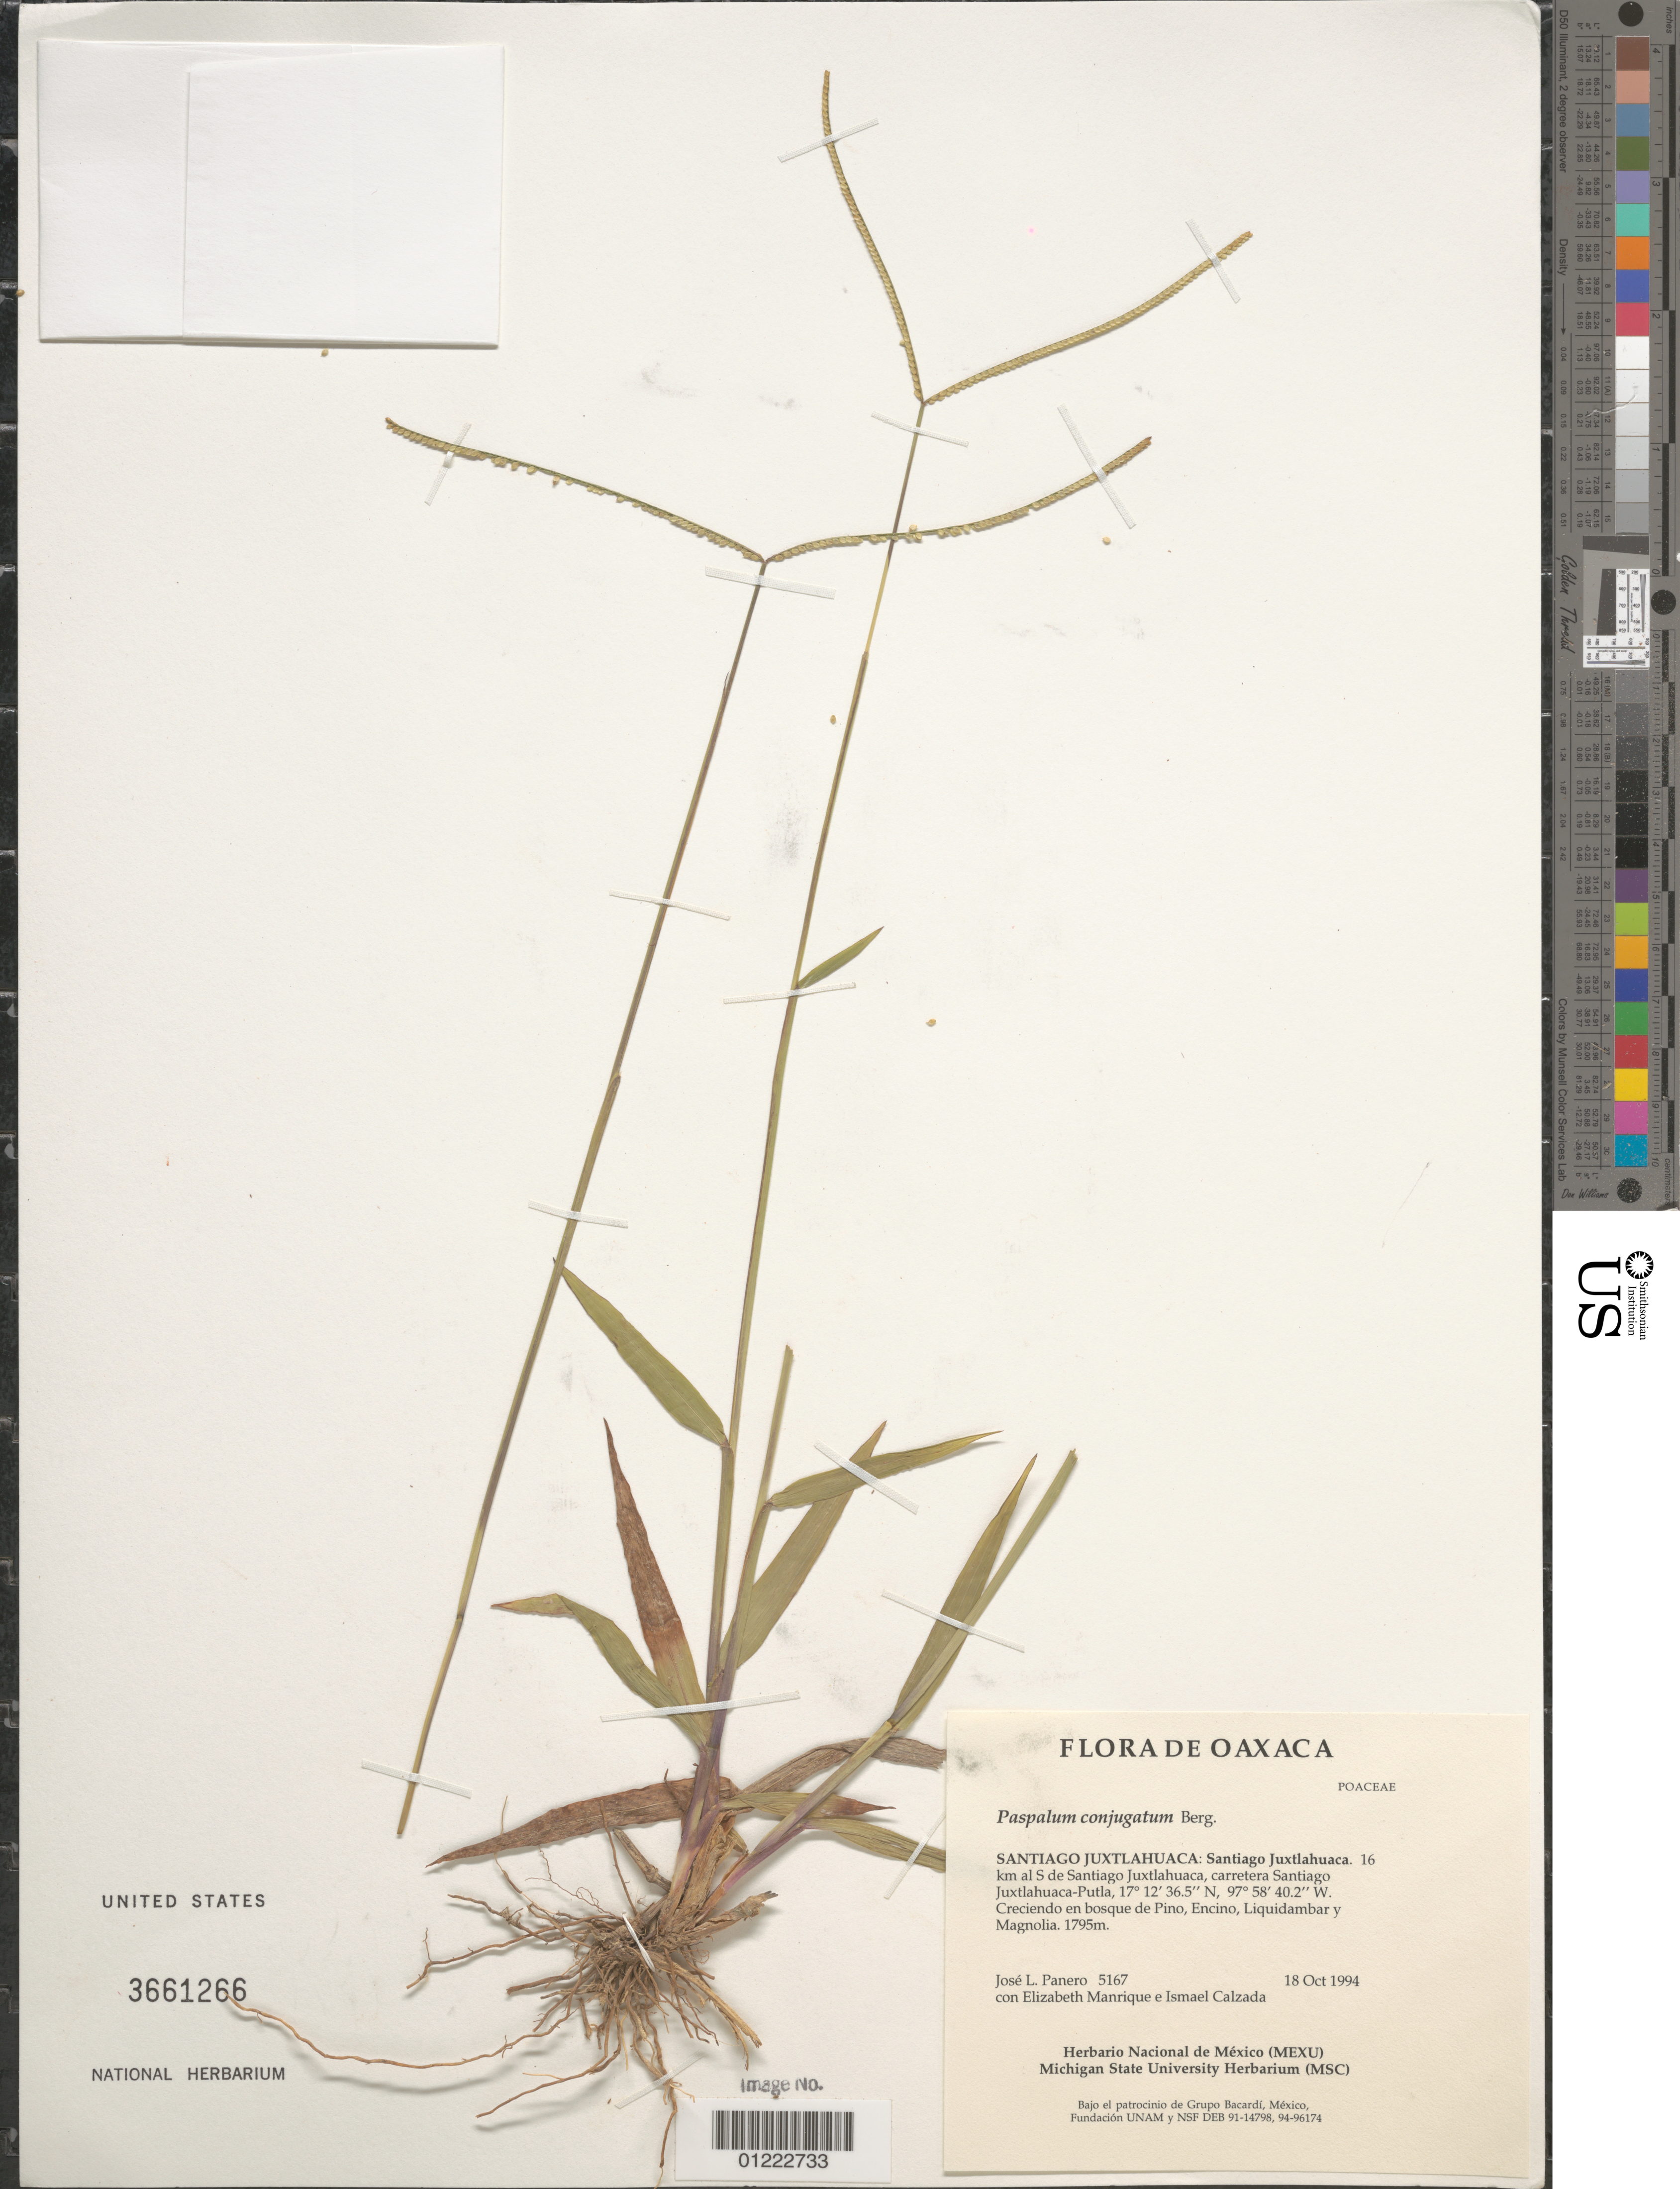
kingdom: Plantae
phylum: Tracheophyta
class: Liliopsida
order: Poales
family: Poaceae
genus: Paspalum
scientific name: Paspalum conjugatum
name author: P.J. Bergius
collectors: J. L. Panero, E. Manrique & J. I. Calzada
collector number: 5167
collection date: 1994-10-18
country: Mexico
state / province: Oaxaca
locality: Santiago Juxtlahuaca: Santiago Juxtlahuaca. 16 km al S de Santiago Juxtlahuaca, carretera Santiago Juxtlahuaca-Putla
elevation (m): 1795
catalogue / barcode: US 3661266